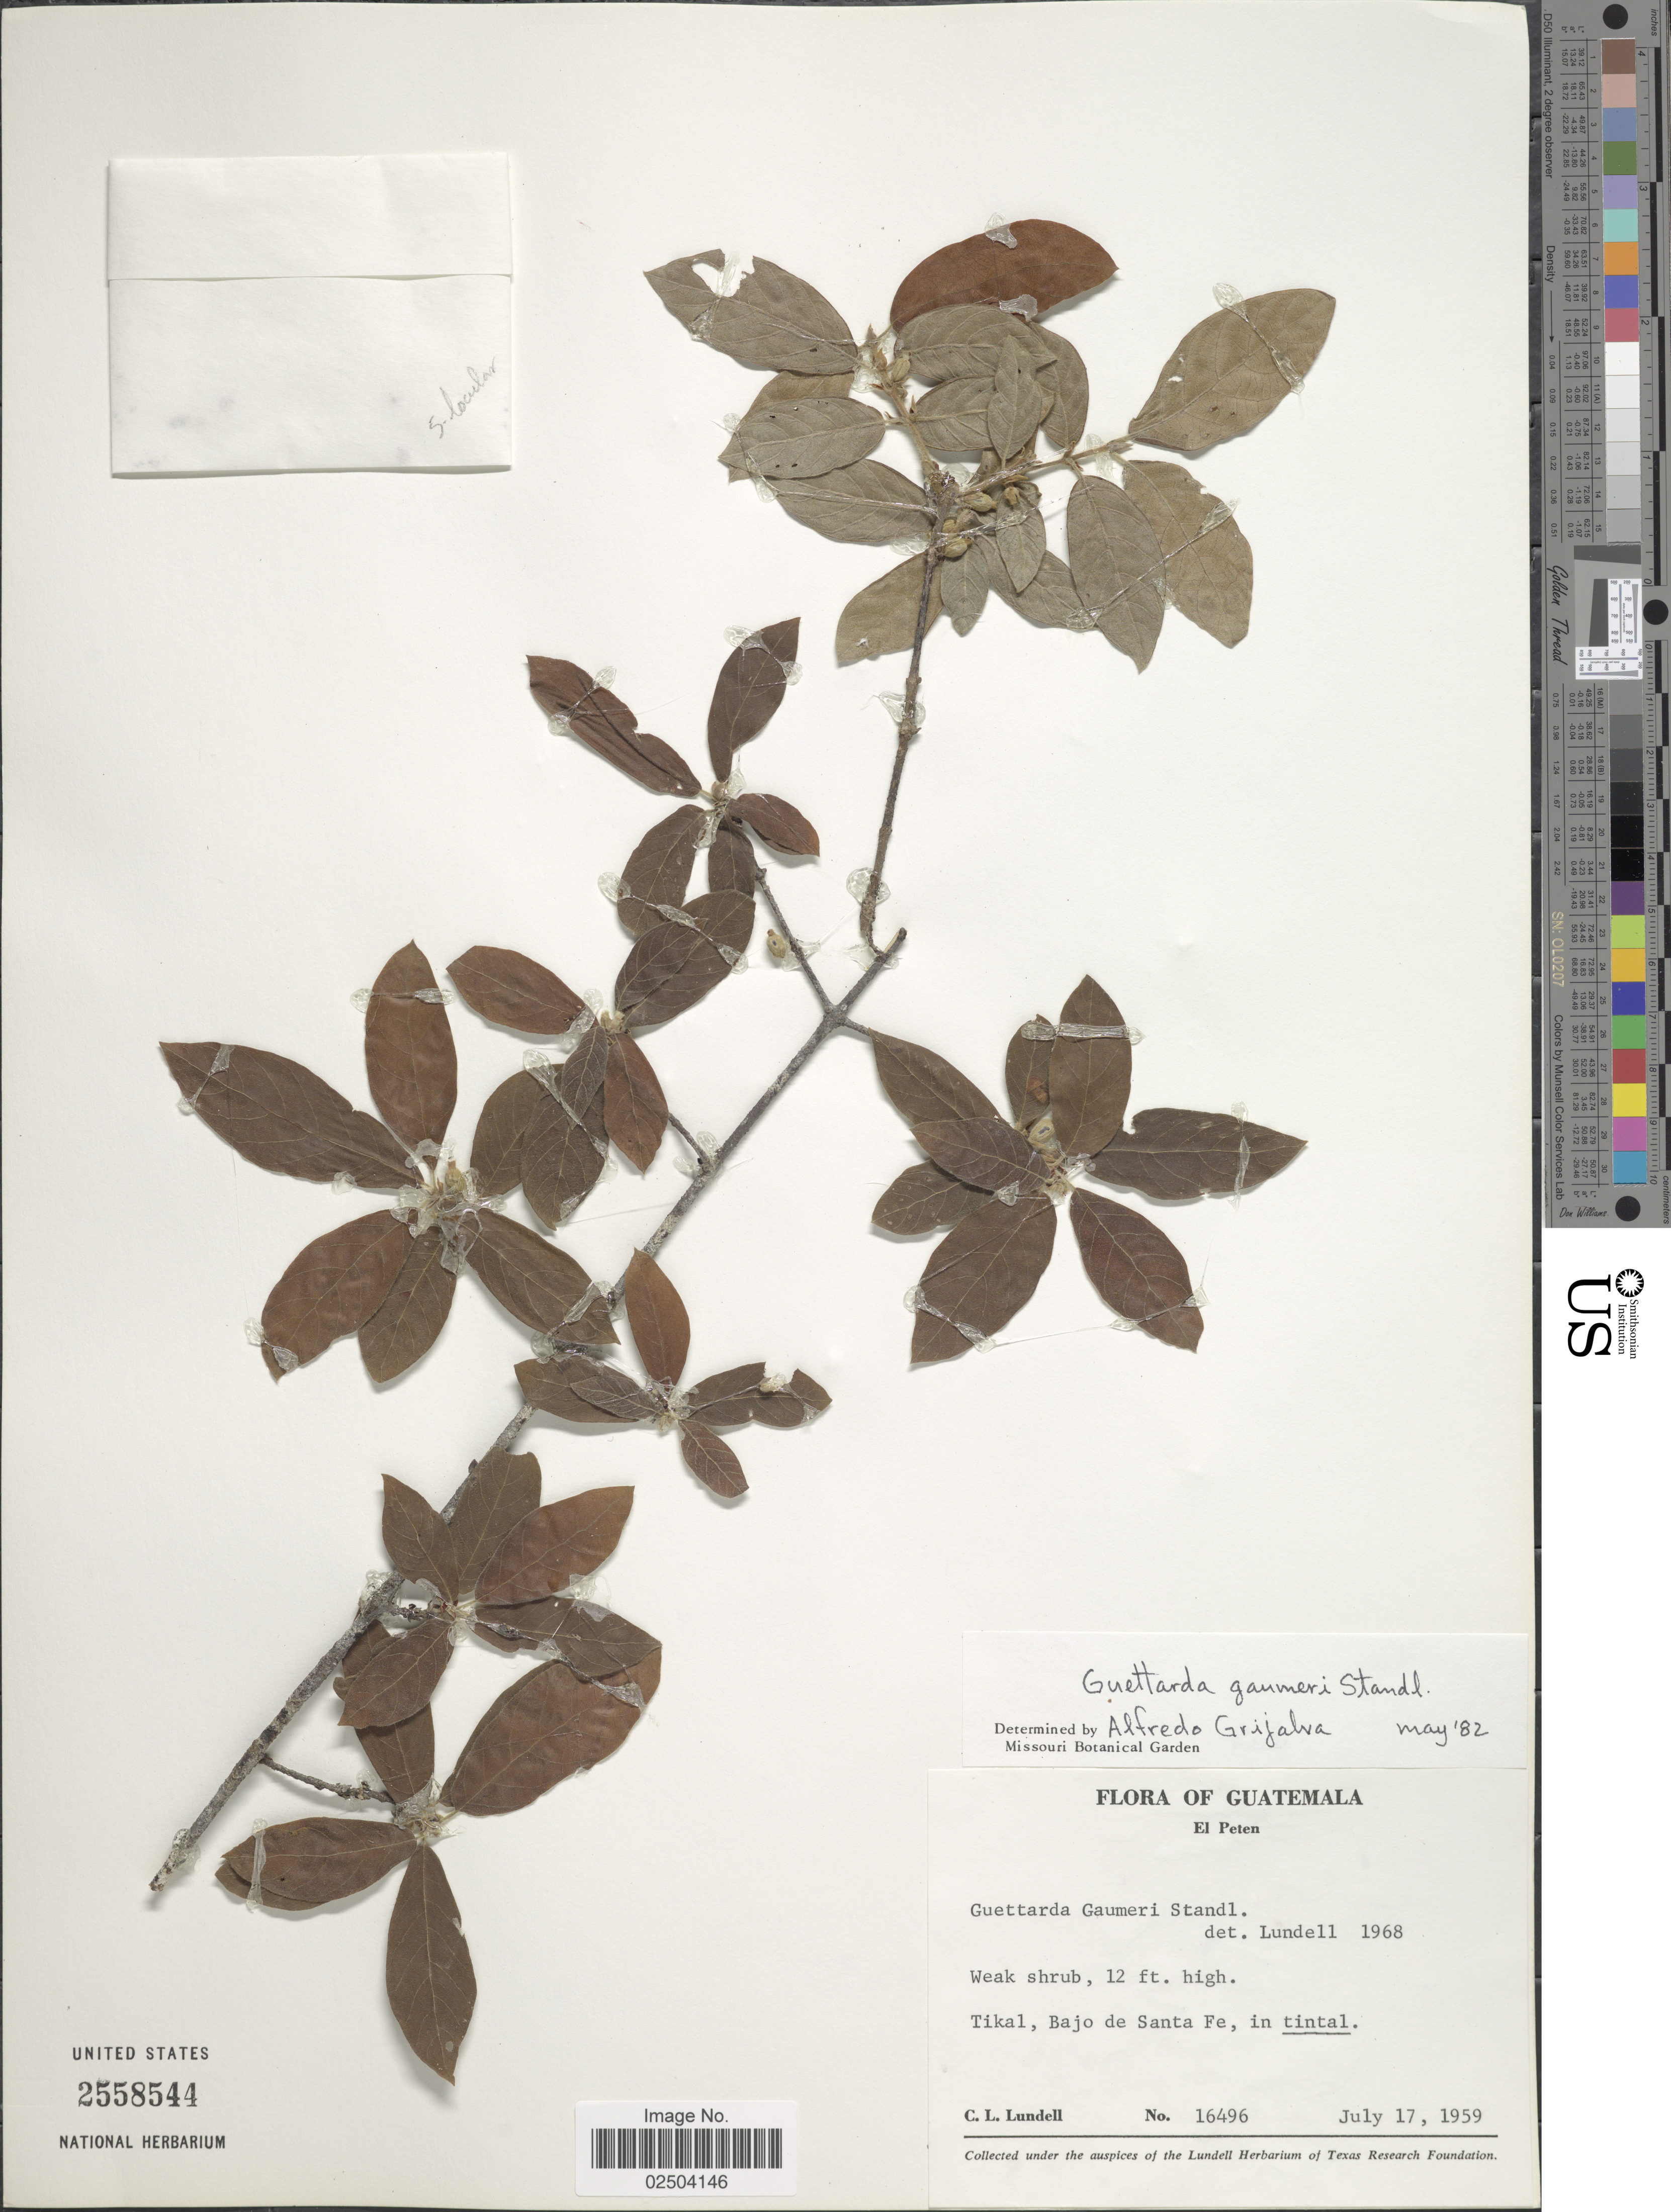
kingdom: Plantae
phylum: Tracheophyta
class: Magnoliopsida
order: Gentianales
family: Rubiaceae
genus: Guettarda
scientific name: Guettarda gaumeri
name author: Standl.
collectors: C. L. Lundell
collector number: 16496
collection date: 1959-07-17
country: Guatemala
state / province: El Petén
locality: Tikal, Bajo de Santa Fe, in tintal.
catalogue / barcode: US 2558544